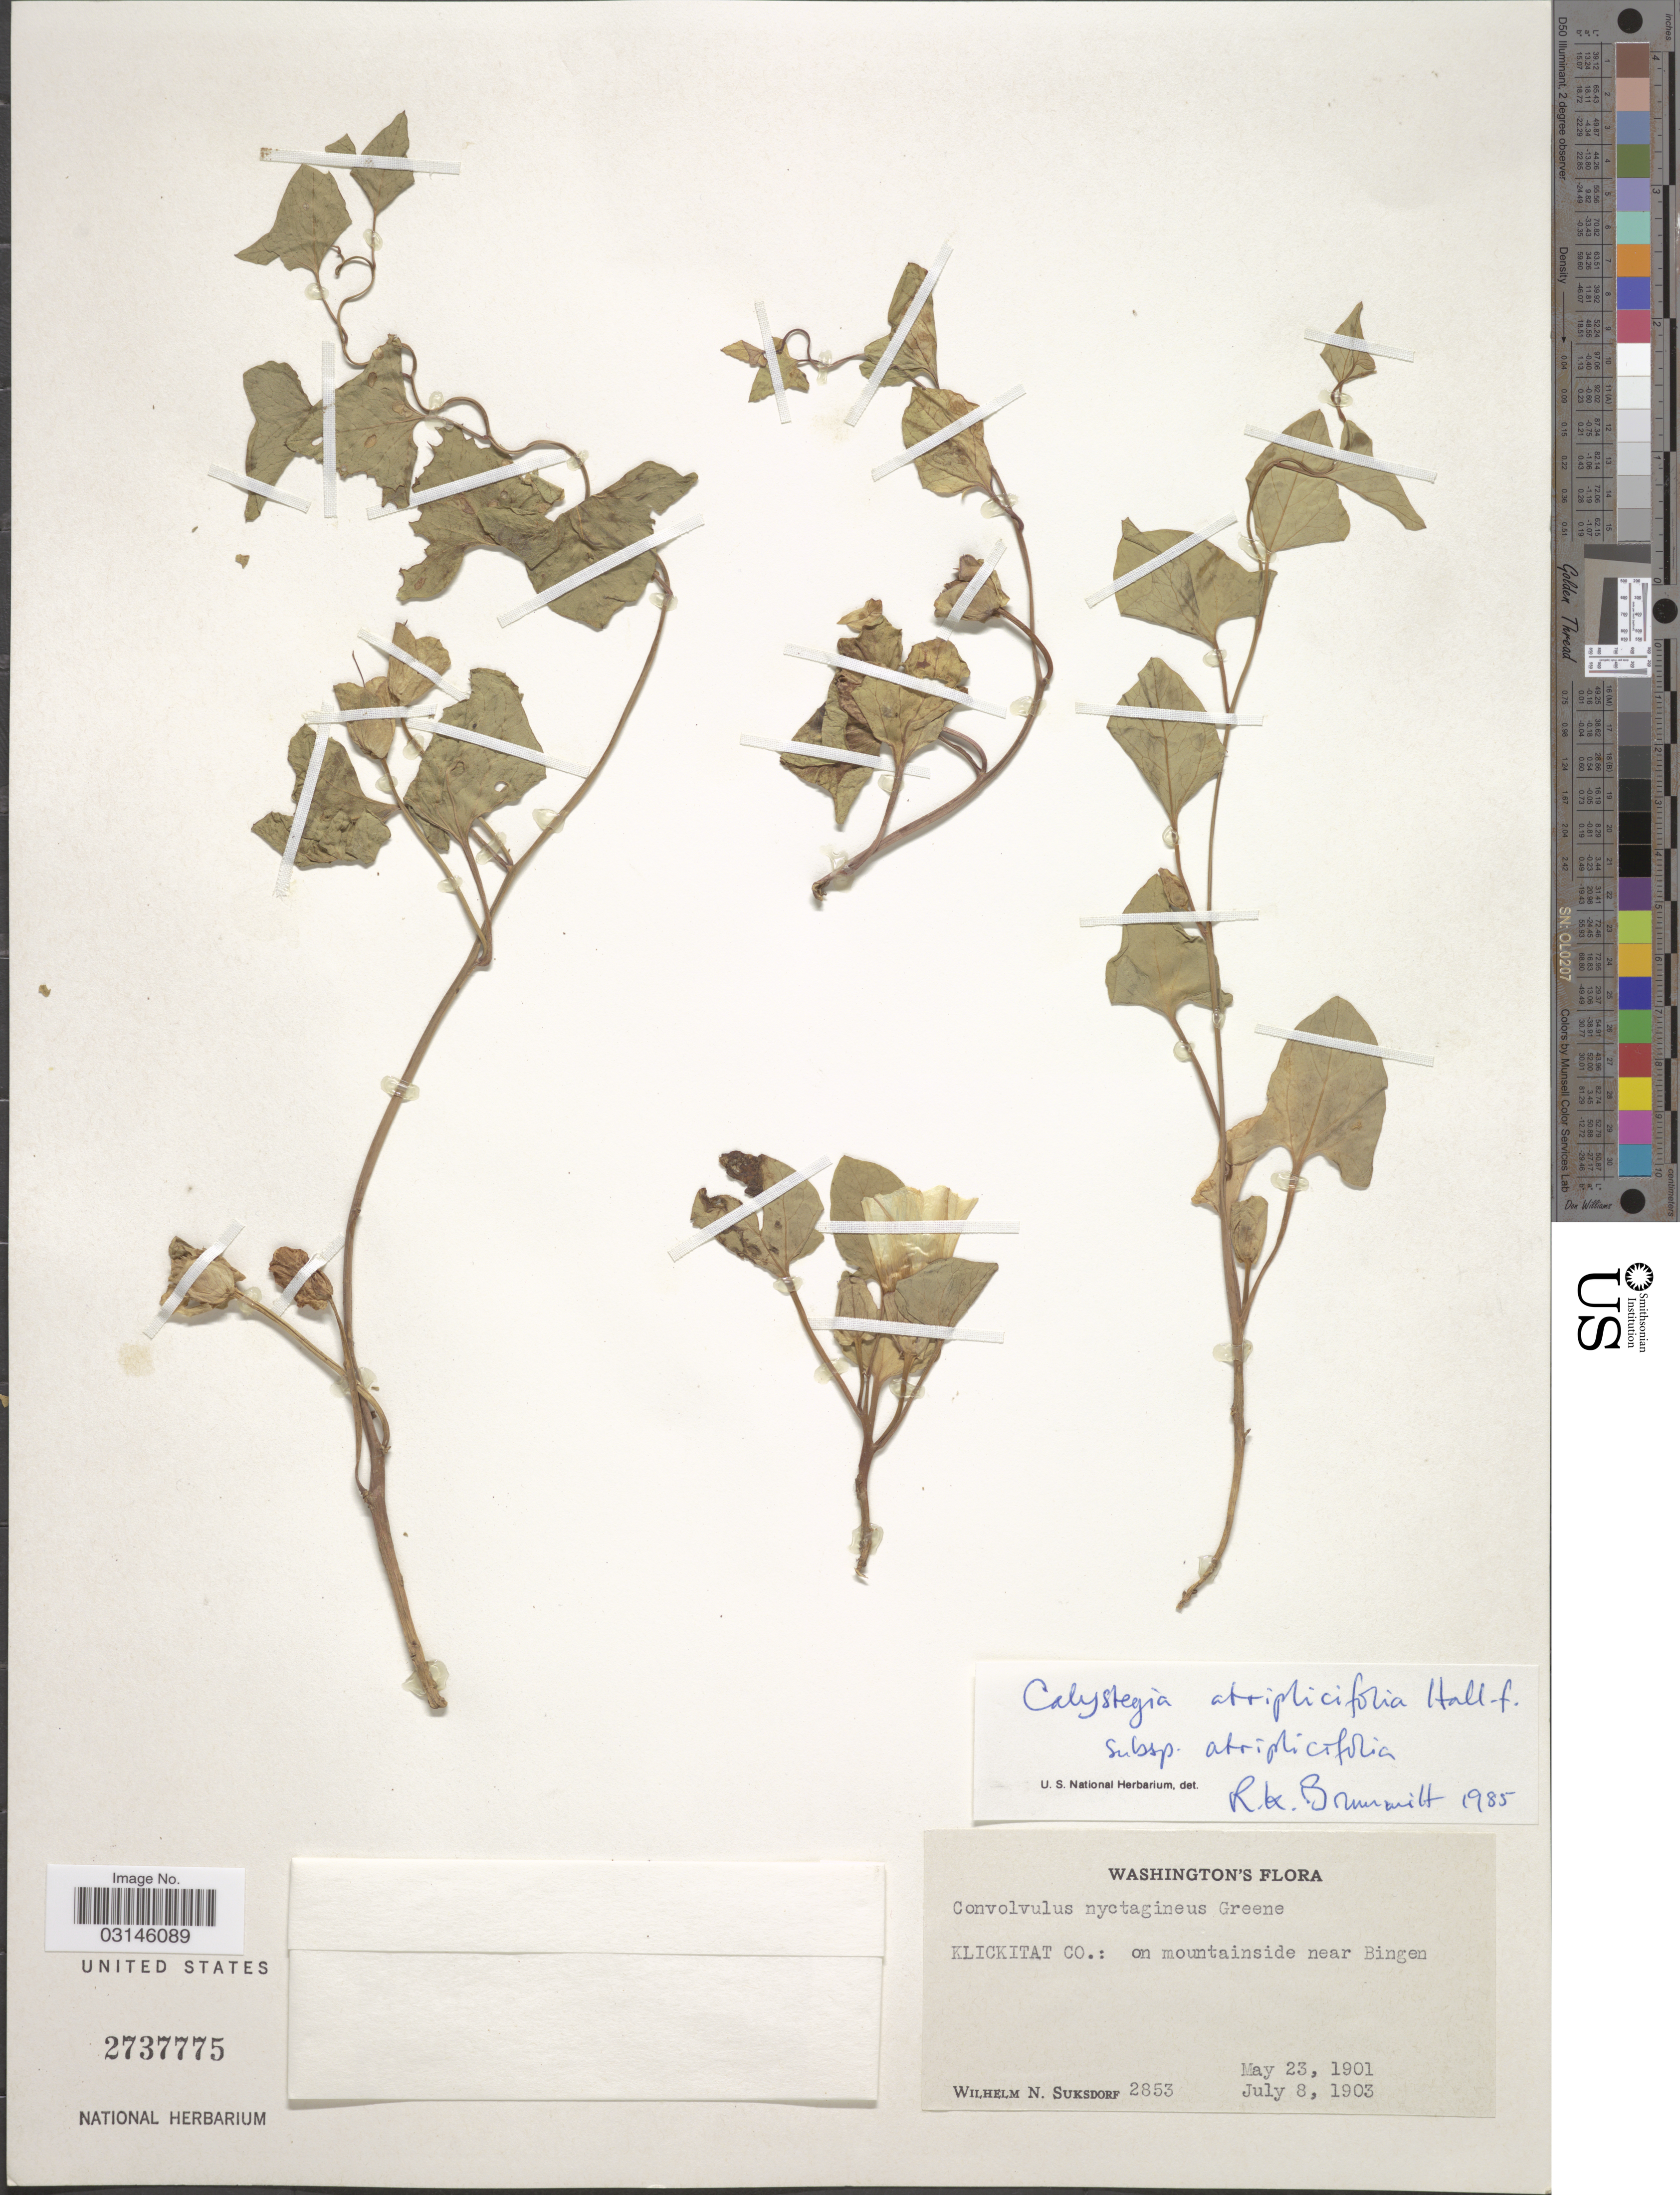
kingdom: Plantae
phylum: Tracheophyta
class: Magnoliopsida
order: Solanales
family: Convolvulaceae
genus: Calystegia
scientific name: Calystegia atriplicifolia subsp. atriplicifolia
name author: Hallier f.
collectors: W. N. Suksdorf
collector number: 2853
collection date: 1901-05-23/1903-07-08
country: United States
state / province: Washington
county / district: Klickitat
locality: Klickitat Co.: on mountainside near Bingen.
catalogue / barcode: US 2737775